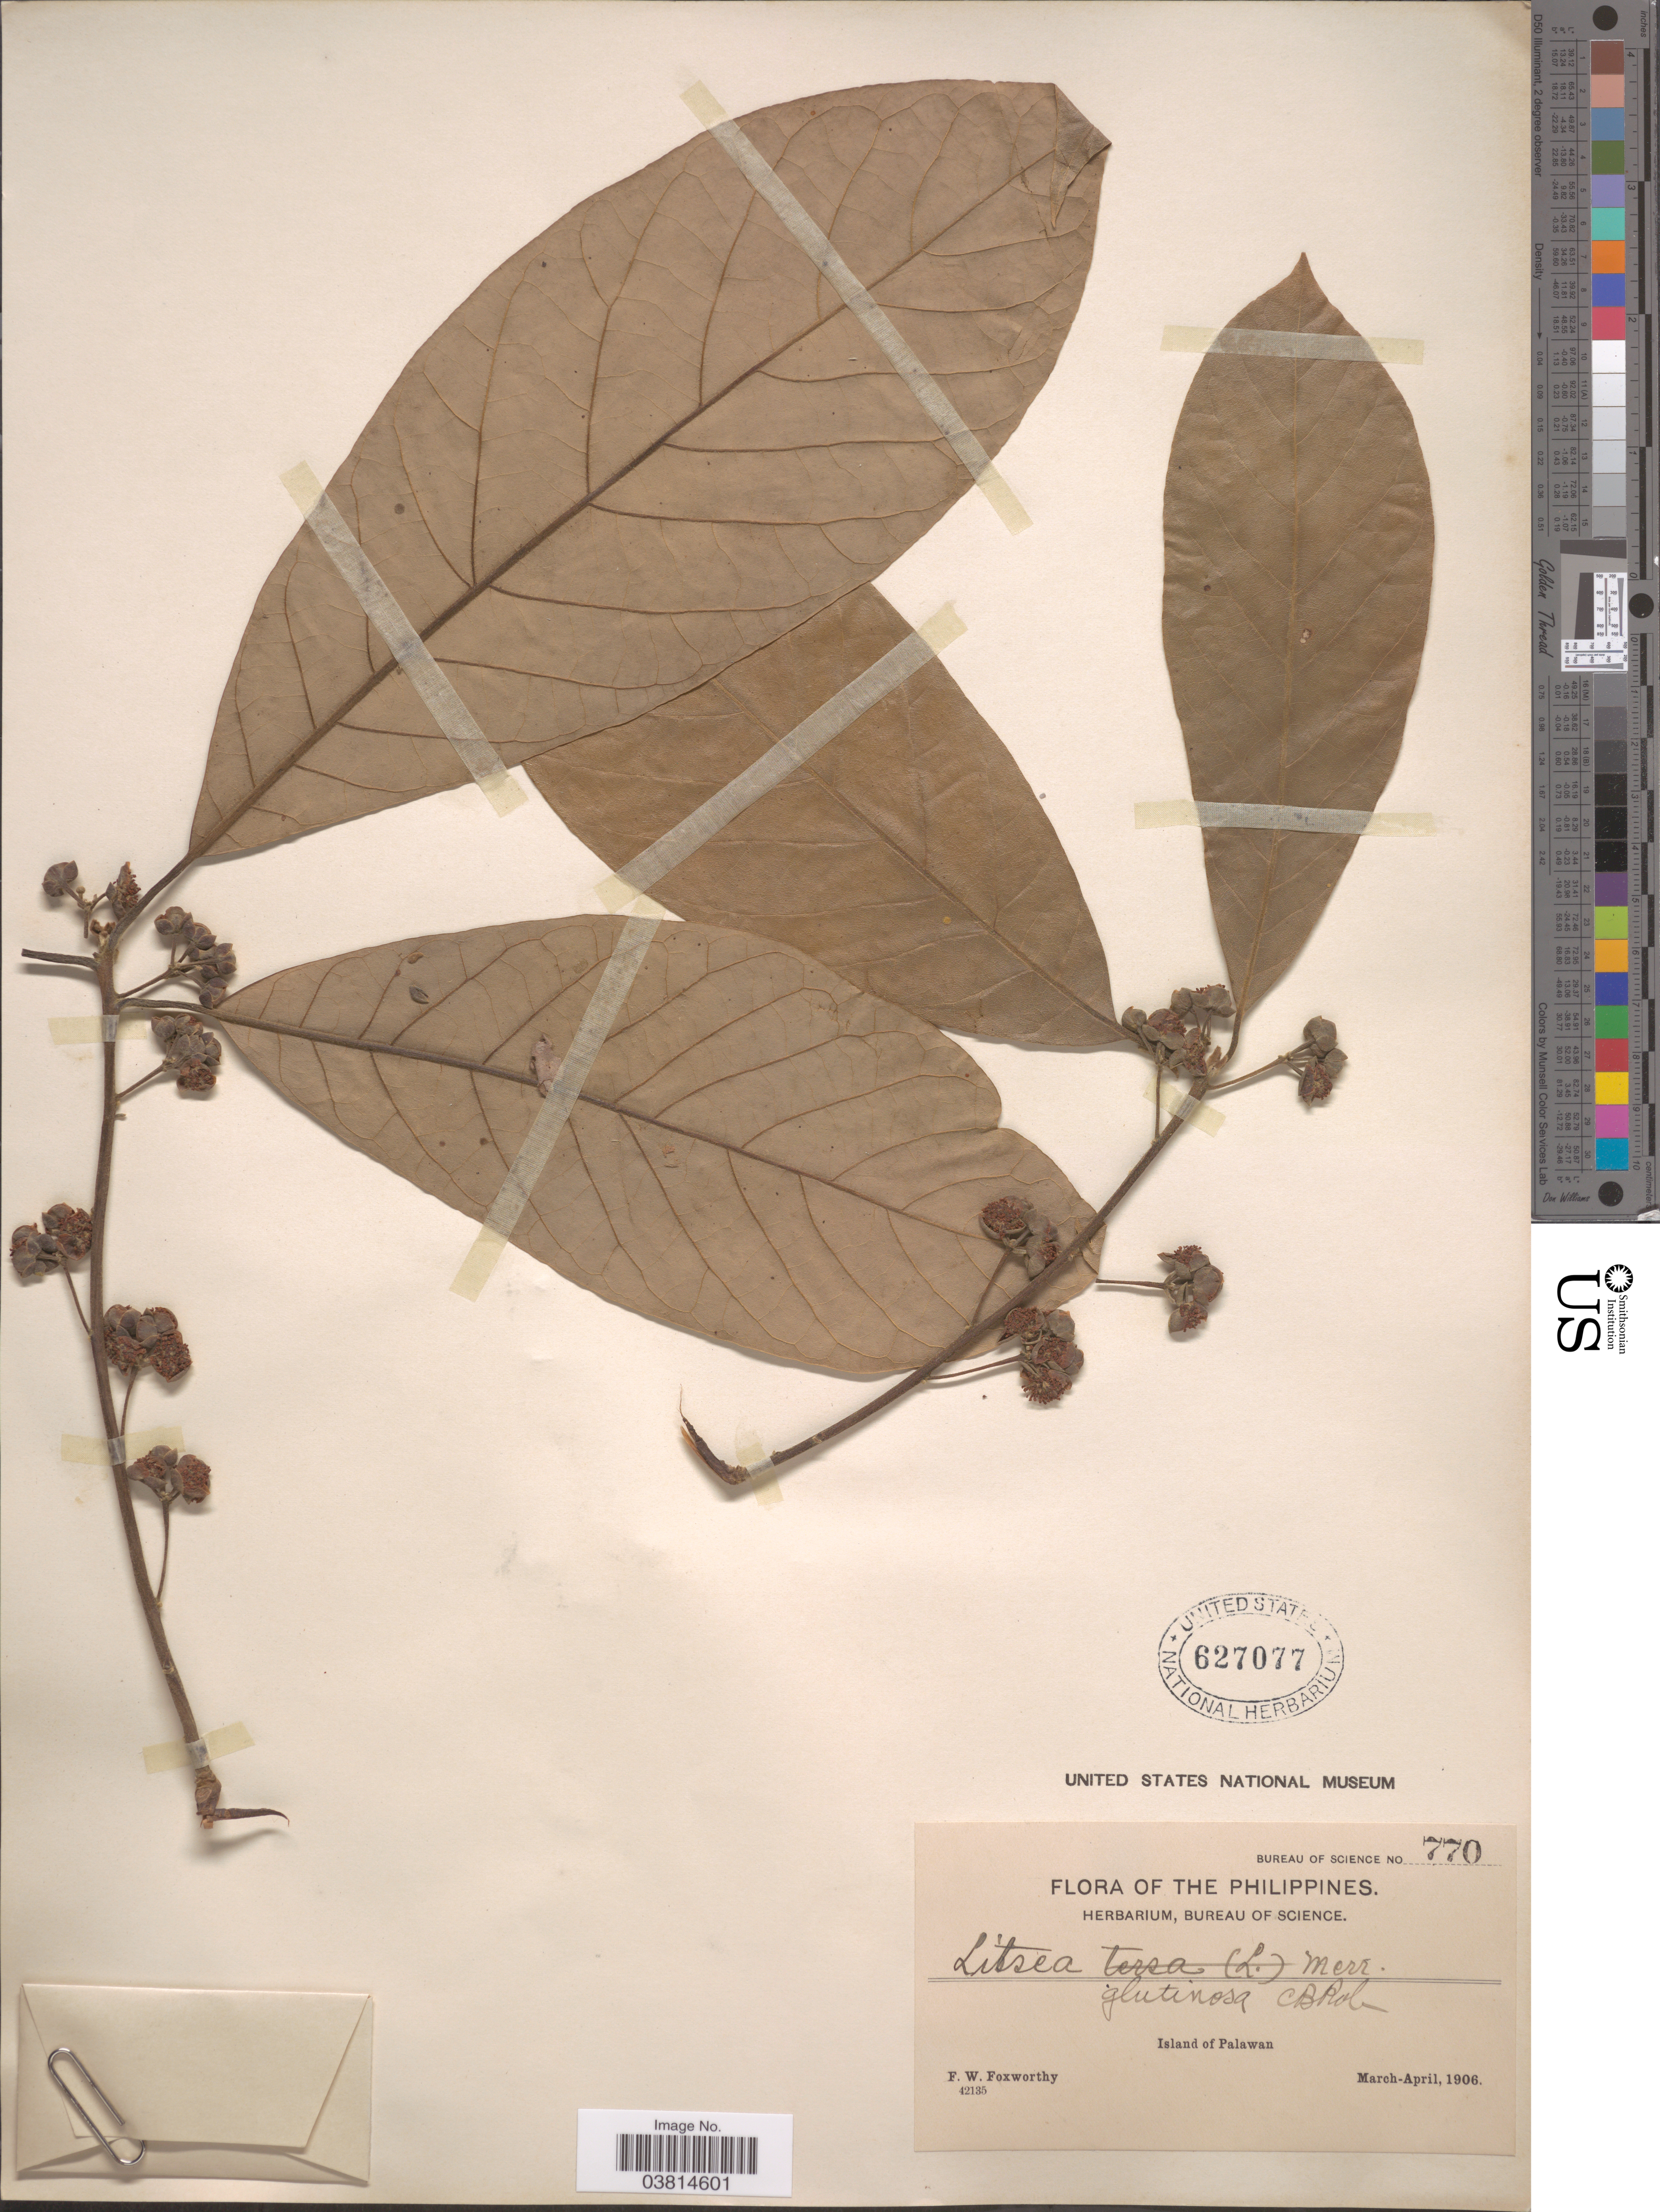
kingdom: Plantae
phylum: Tracheophyta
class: Magnoliopsida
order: Laurales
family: Lauraceae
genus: Litsea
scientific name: Litsea glutinosa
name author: (Lour.) C.B. Rob.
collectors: F. W. Foxworthy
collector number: Bureau of Science 770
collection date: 1906-03/1906-04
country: Philippines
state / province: Mimaropa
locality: Island of Palawan.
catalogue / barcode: US 627077